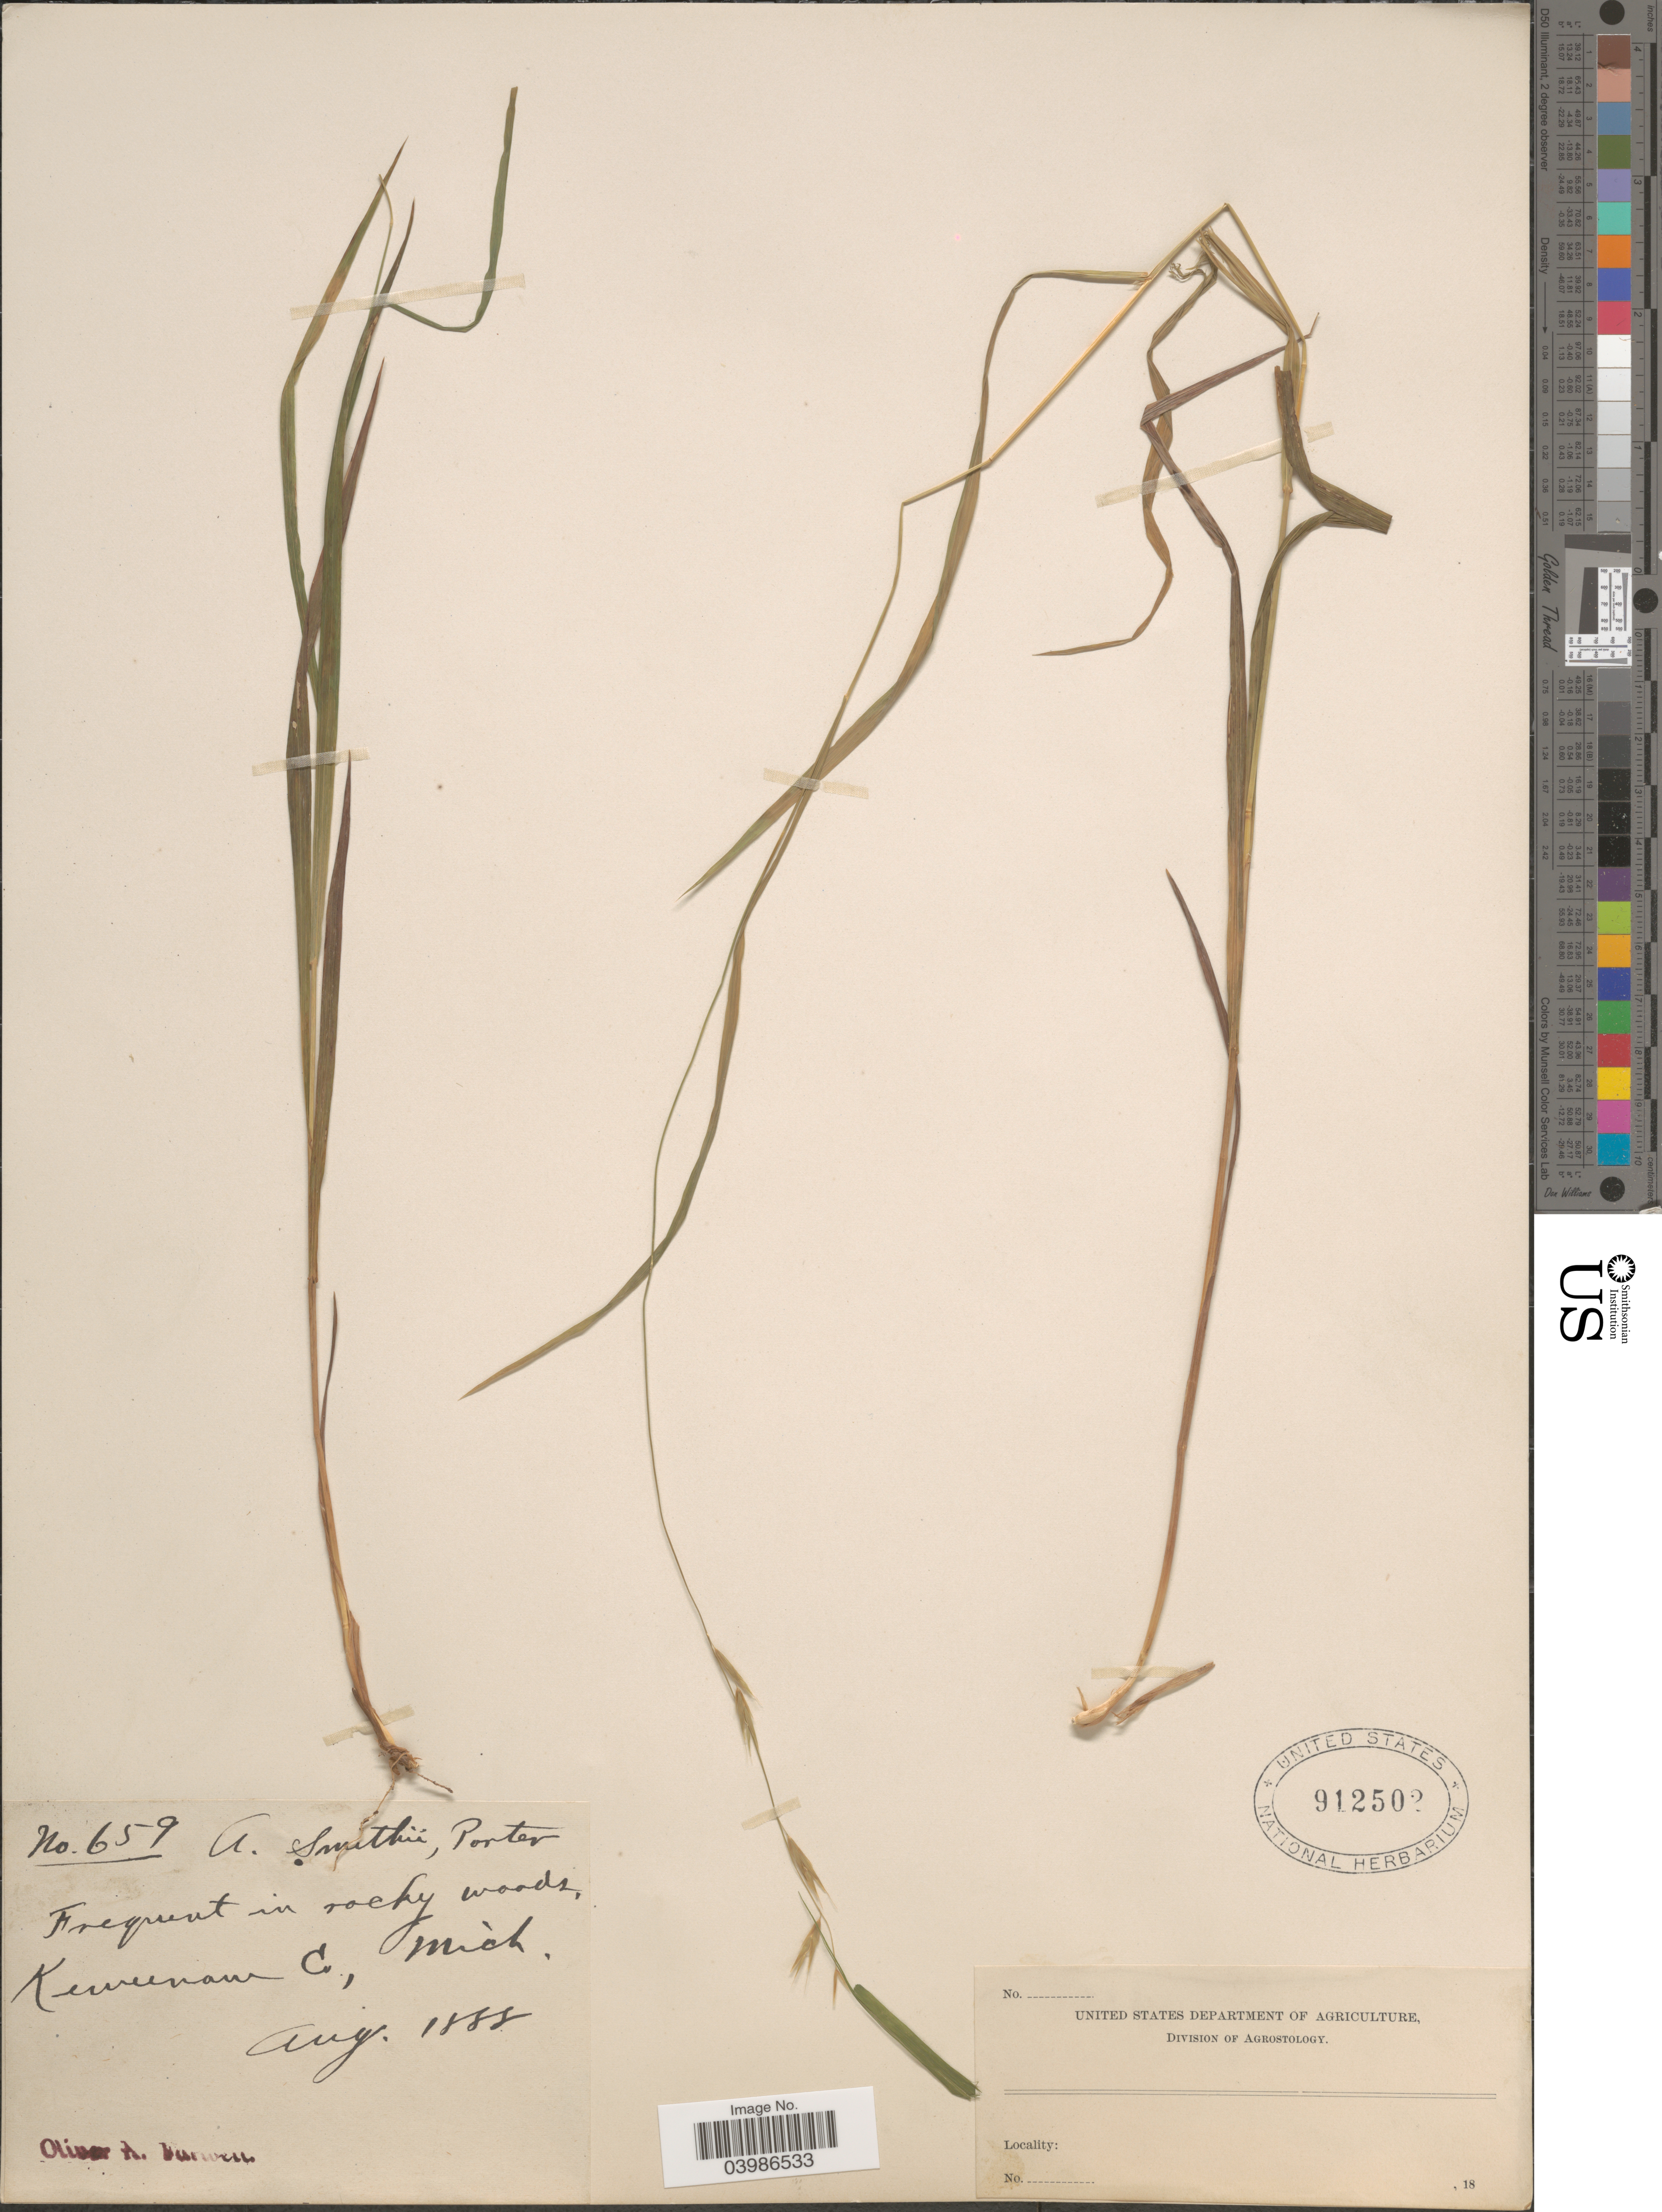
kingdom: Plantae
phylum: Tracheophyta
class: Liliopsida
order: Poales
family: Poaceae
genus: Melica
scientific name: Melica smithii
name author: (Porter ex A. Gray) Vasey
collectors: O. Farwell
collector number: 659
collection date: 1888-08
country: United States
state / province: Michigan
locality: Keweenaw Co.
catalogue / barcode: US 912502